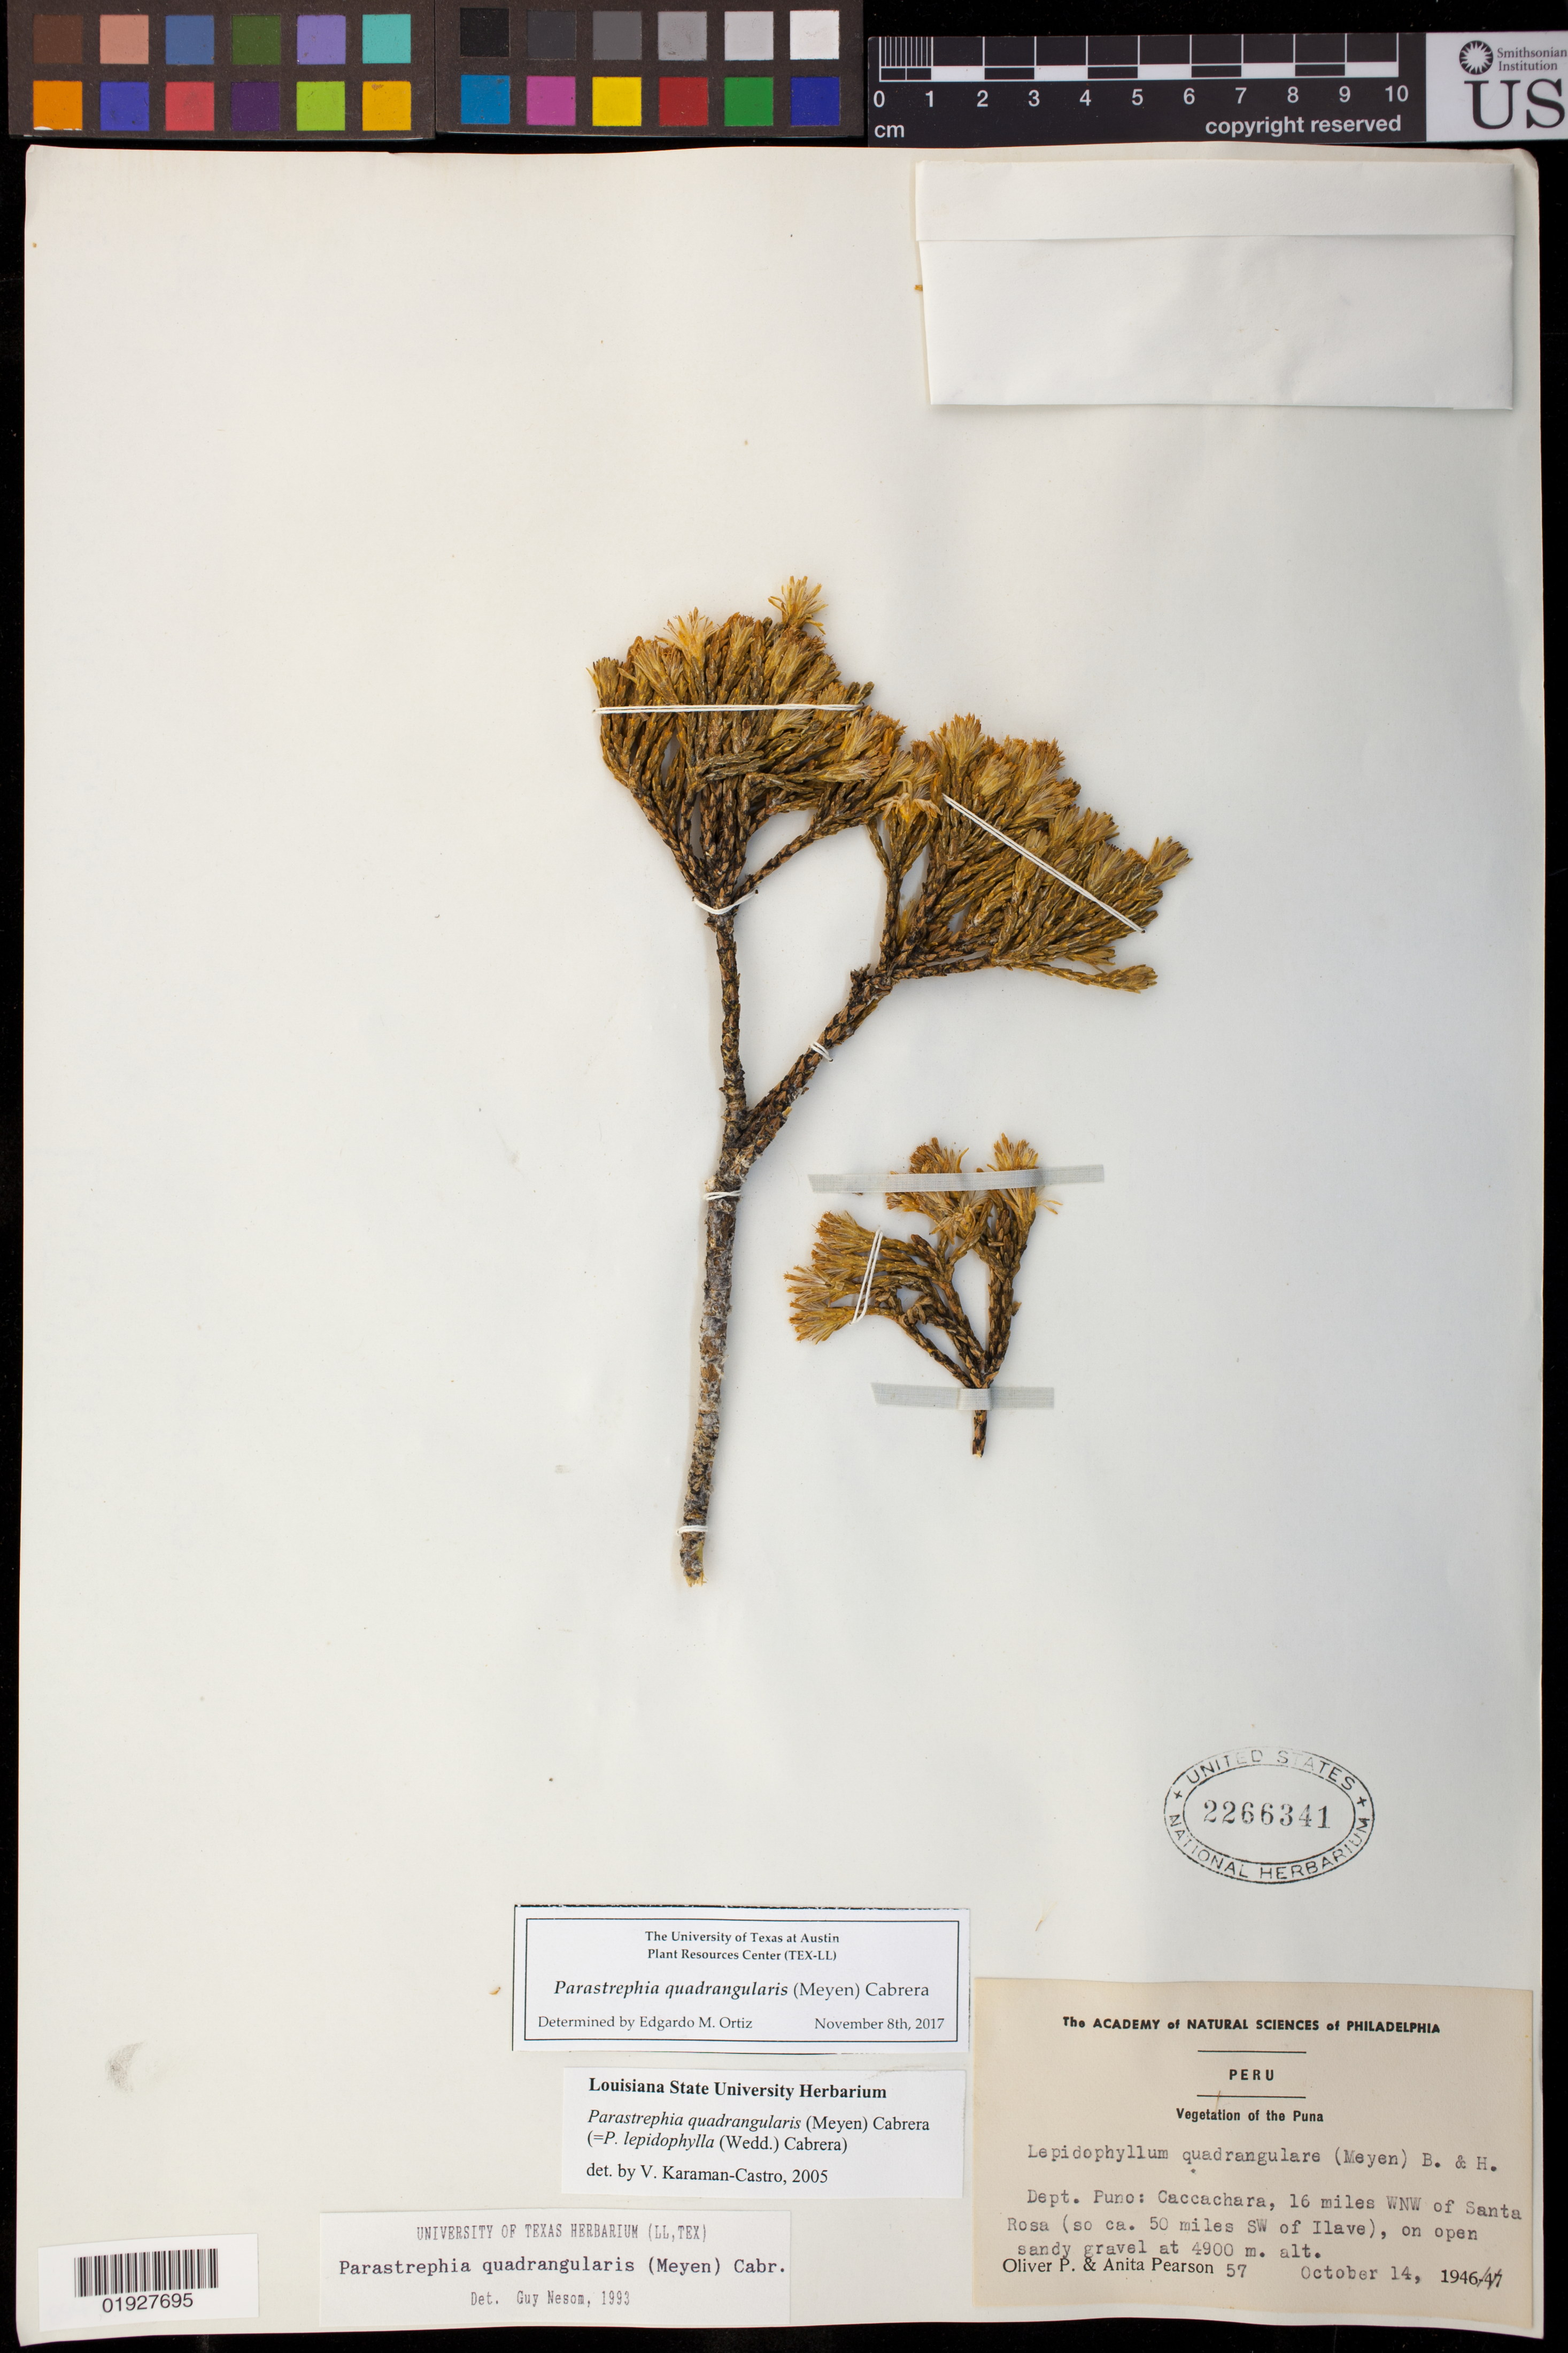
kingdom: Plantae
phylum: Tracheophyta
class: Magnoliopsida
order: Asterales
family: Asteraceae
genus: Parastrephia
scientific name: Parastrephia quadrangularis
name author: (Meyen) Cabrera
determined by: Ortiz, E. M.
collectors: O. P. Pearson & A. Pearson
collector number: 57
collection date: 1946-10-14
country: Peru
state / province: Puno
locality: Caccachara, 16 miles WNW of Sta. Rosa (so ca. 50 miles SW of Ilave)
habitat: On open sandy gravel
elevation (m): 4900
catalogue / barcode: US 2266341